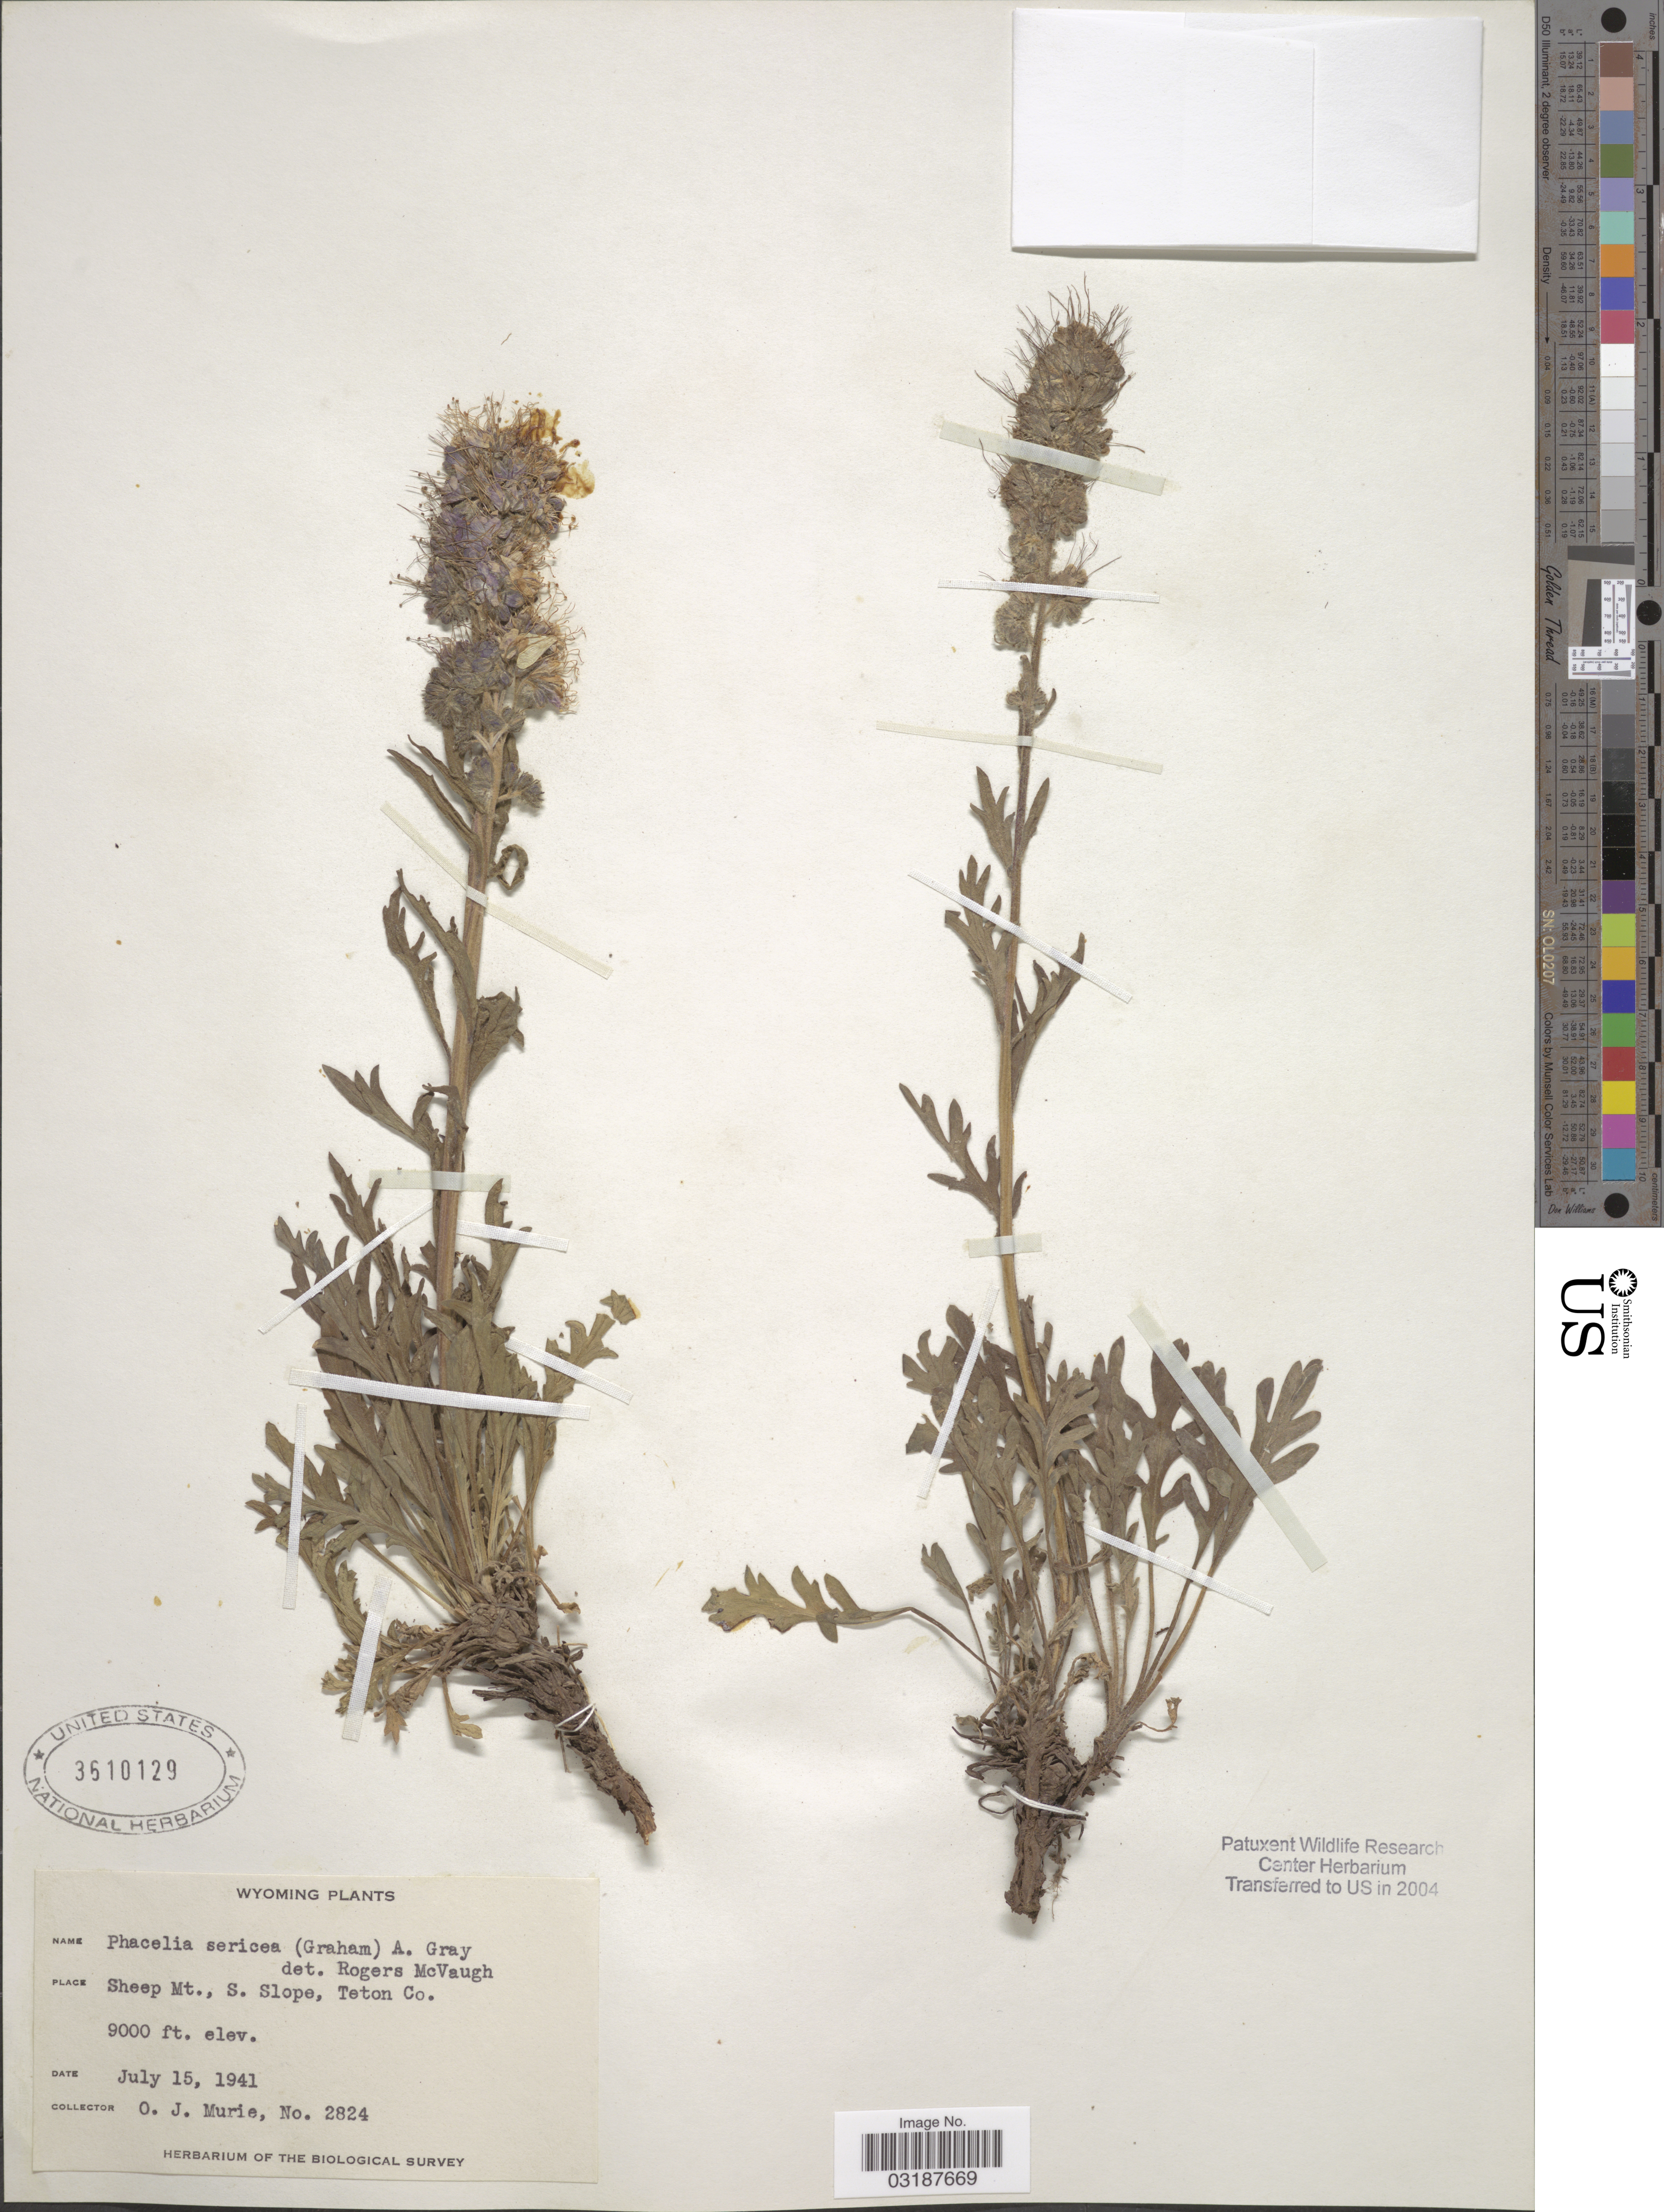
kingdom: Plantae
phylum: Tracheophyta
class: Magnoliopsida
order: Boraginales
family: Hydrophyllaceae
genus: Phacelia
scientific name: Phacelia sericea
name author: (Graham) A. Gray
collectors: O. Murie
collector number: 2824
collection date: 1941-07-15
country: United States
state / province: Wyoming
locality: Sheep Mt., S. Slope, Teton Co.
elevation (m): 2743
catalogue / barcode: US 3610129